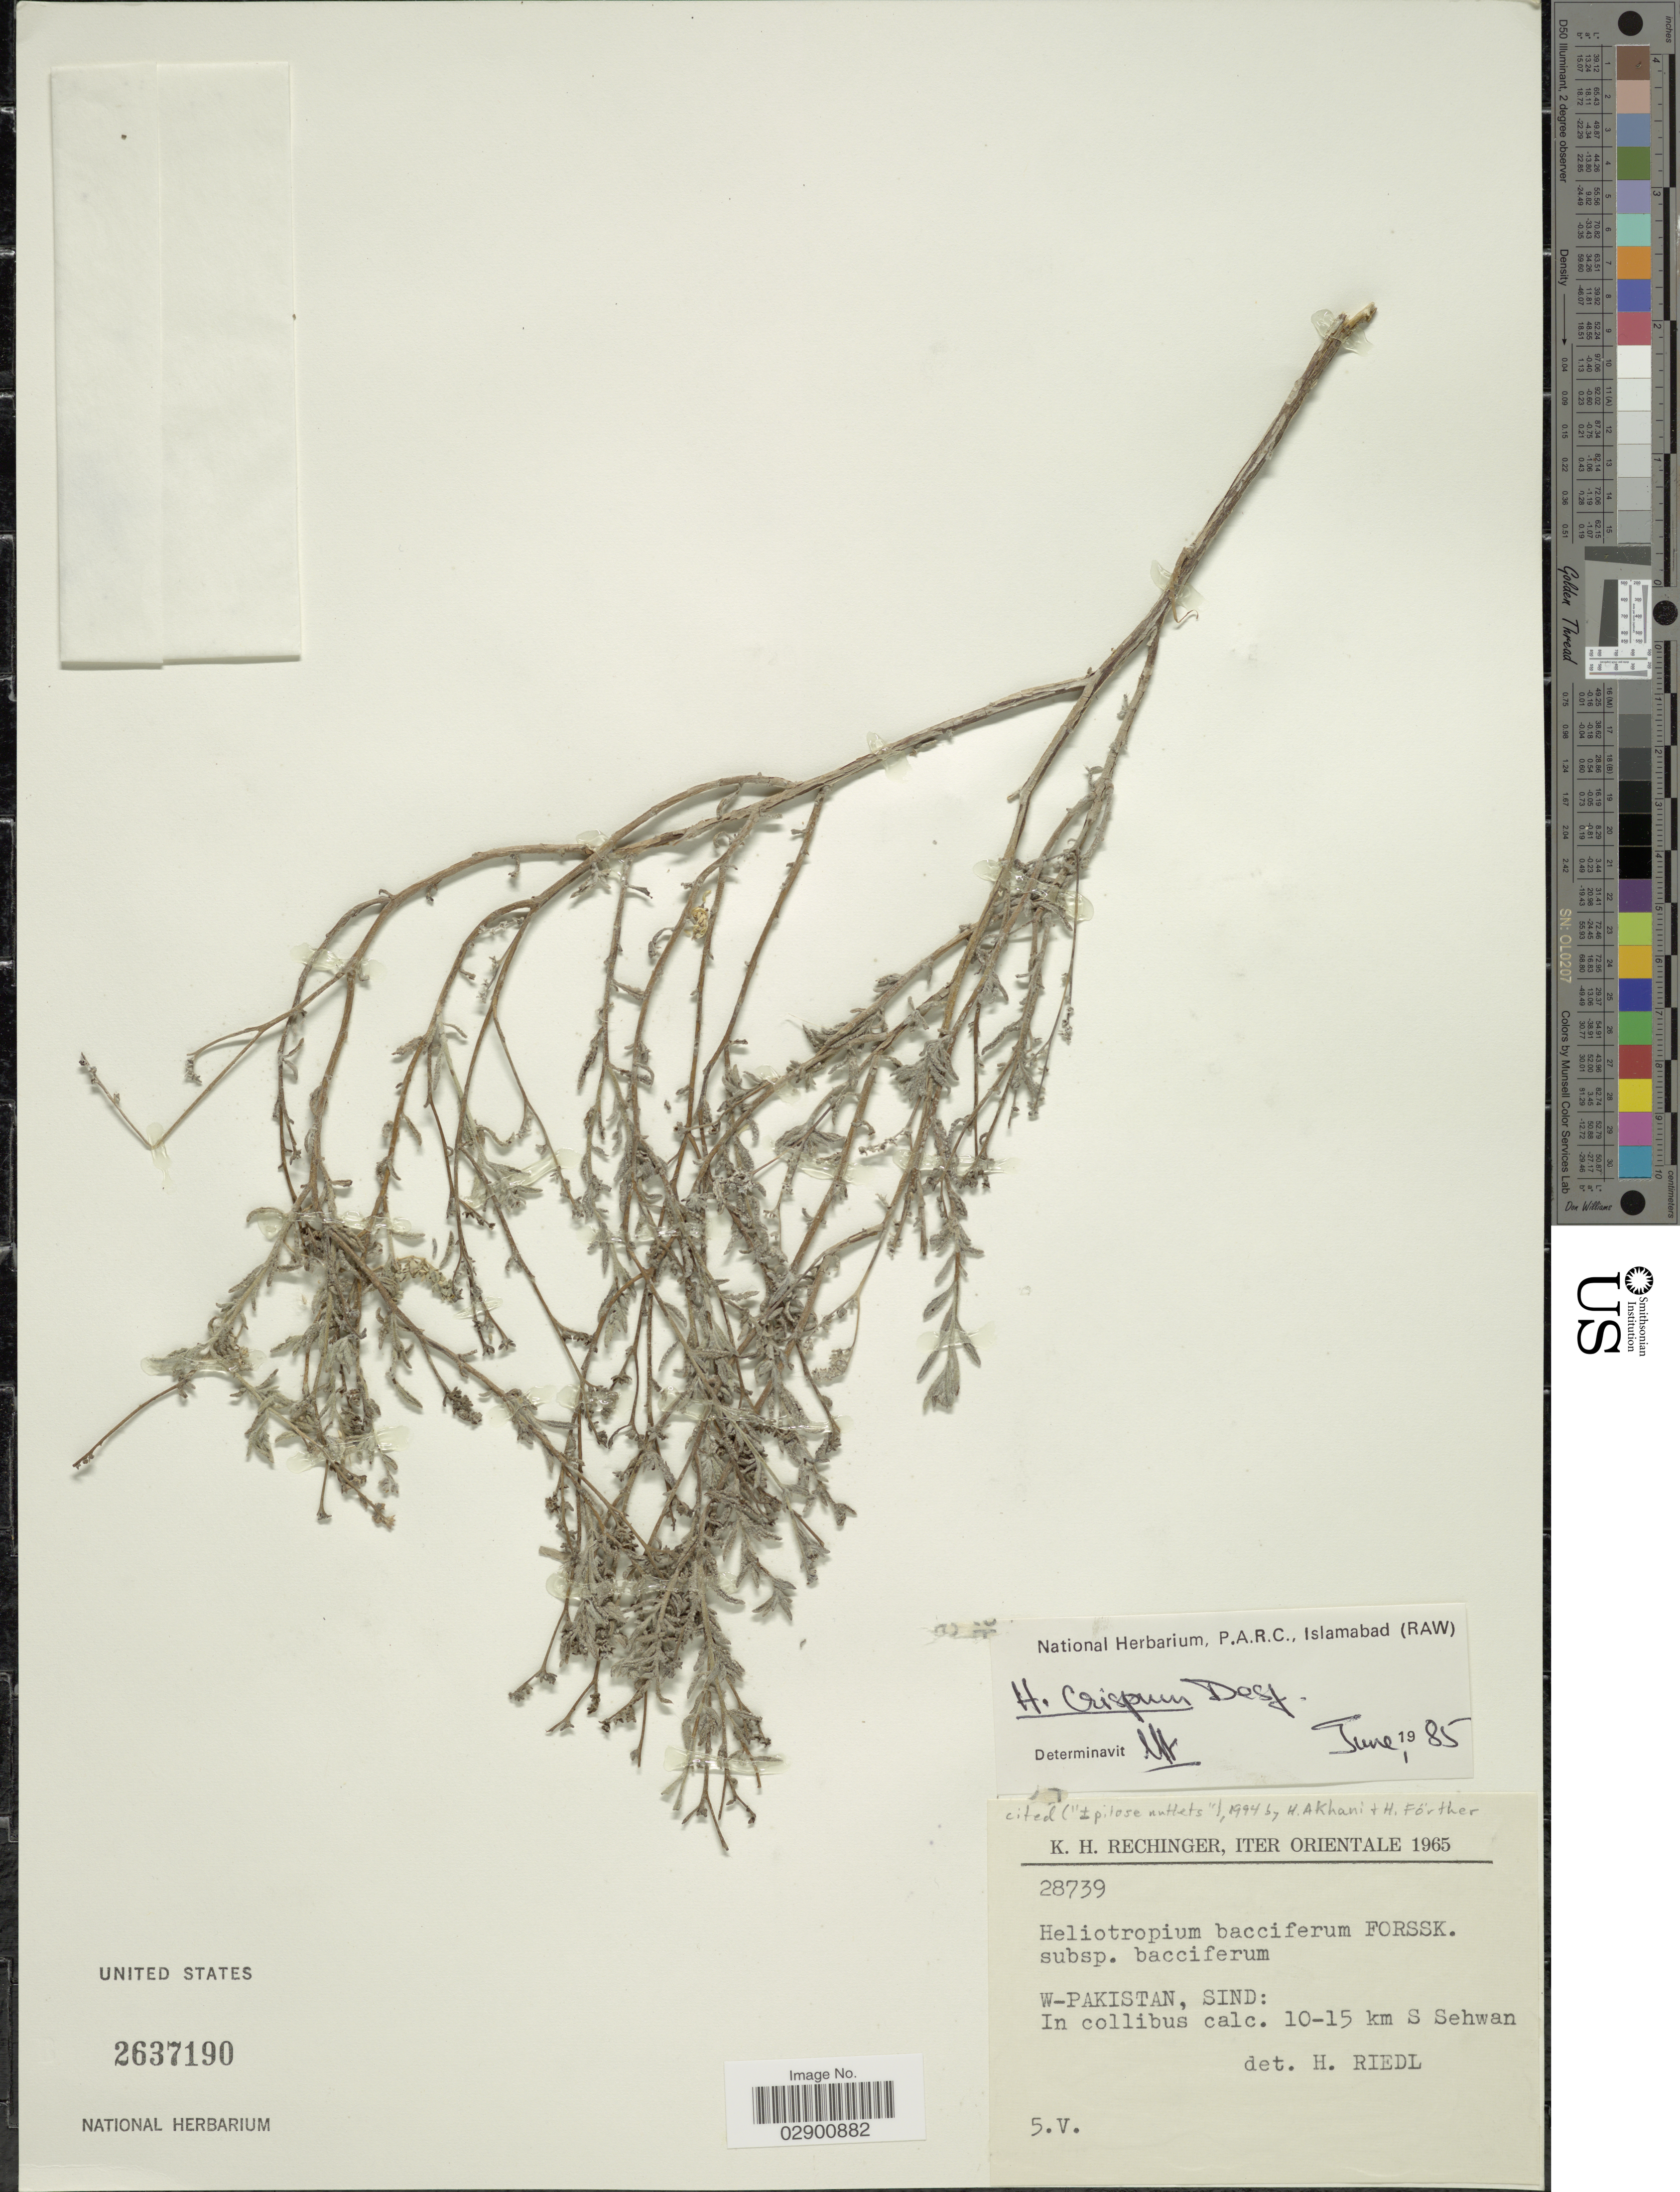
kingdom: Plantae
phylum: Tracheophyta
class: Magnoliopsida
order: Boraginales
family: Heliotropiaceae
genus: Heliotropium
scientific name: Heliotropium bacciferum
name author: Forssk.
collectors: K. H. Rechinger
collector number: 28739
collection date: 1965-05-05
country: Pakistan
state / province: Sindh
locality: W-Pakistan, Sind: In collibus calc. 10-15 km S Sehwan.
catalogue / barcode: US 2637190